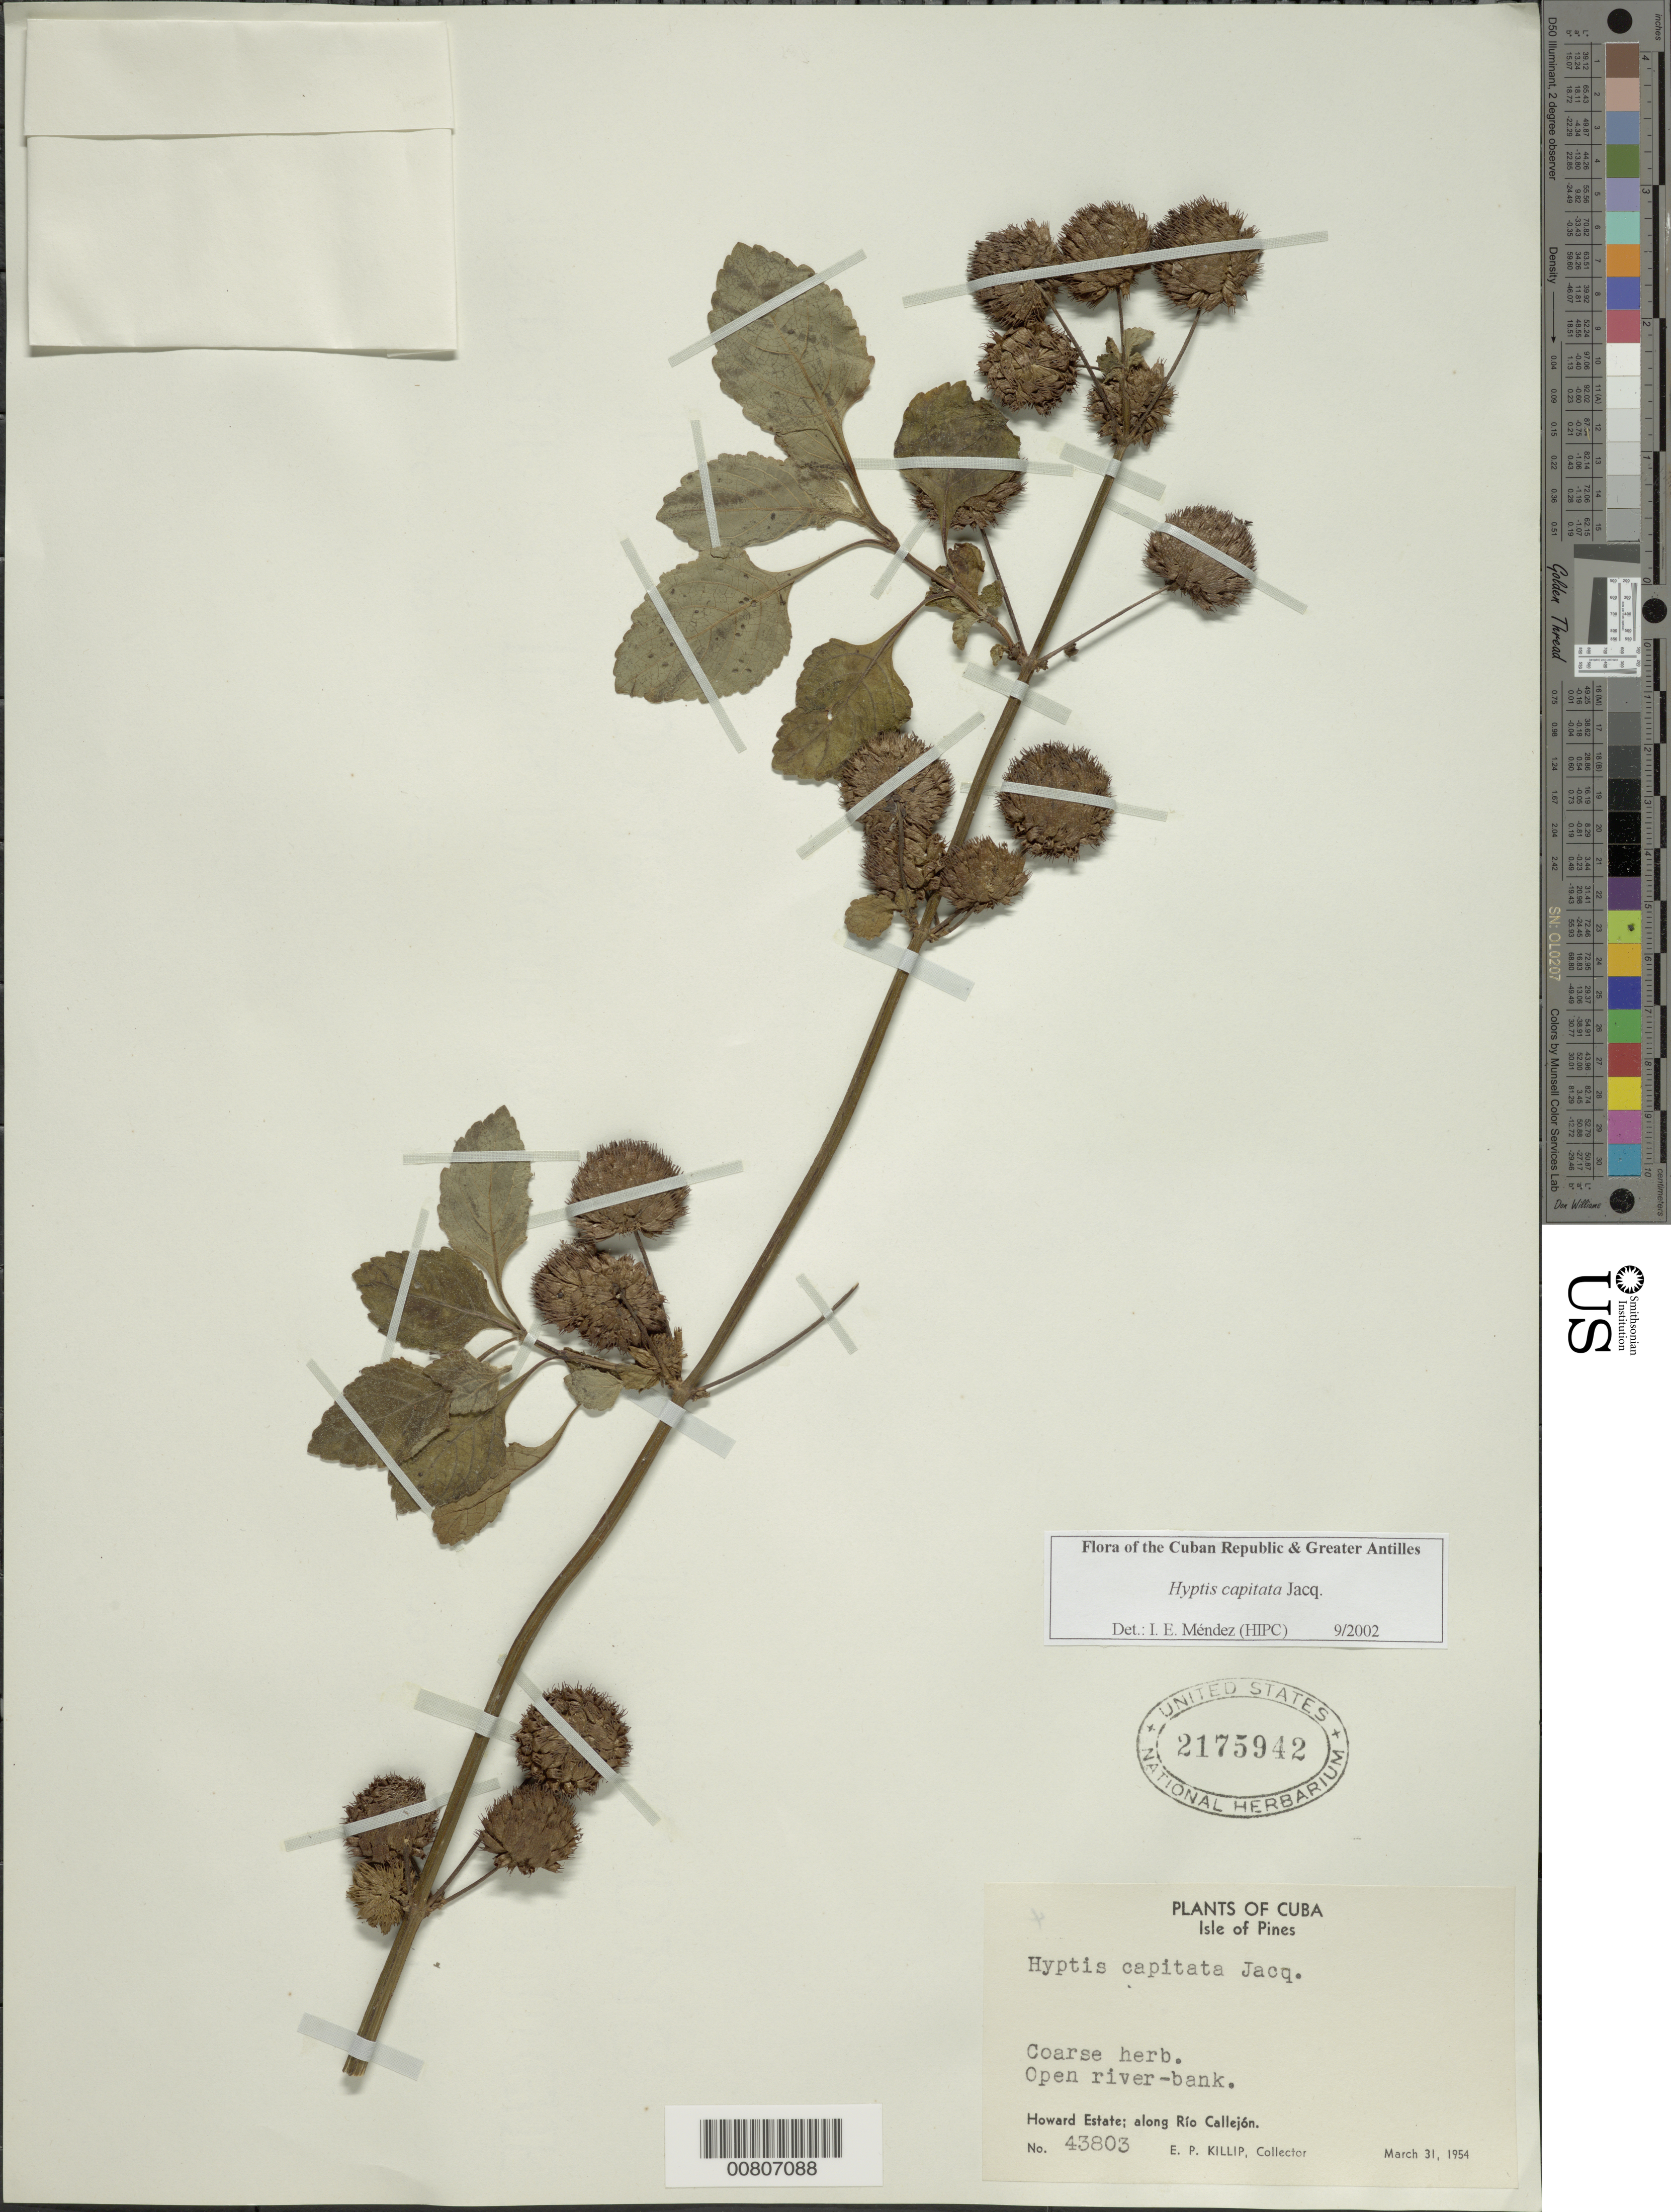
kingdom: Plantae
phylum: Tracheophyta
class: Magnoliopsida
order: Lamiales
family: Lamiaceae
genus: Hyptis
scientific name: Hyptis capitata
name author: Jacq.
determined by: Méndez, Isidro E., (HIPC)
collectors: E. P. Killip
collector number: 43803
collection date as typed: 31 Mar 1954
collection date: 1954-03-31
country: Cuba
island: Isla de la Juventud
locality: Isle of Pines, Howard Estate, along Río Callejón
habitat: Open river bank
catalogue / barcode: US 2175942